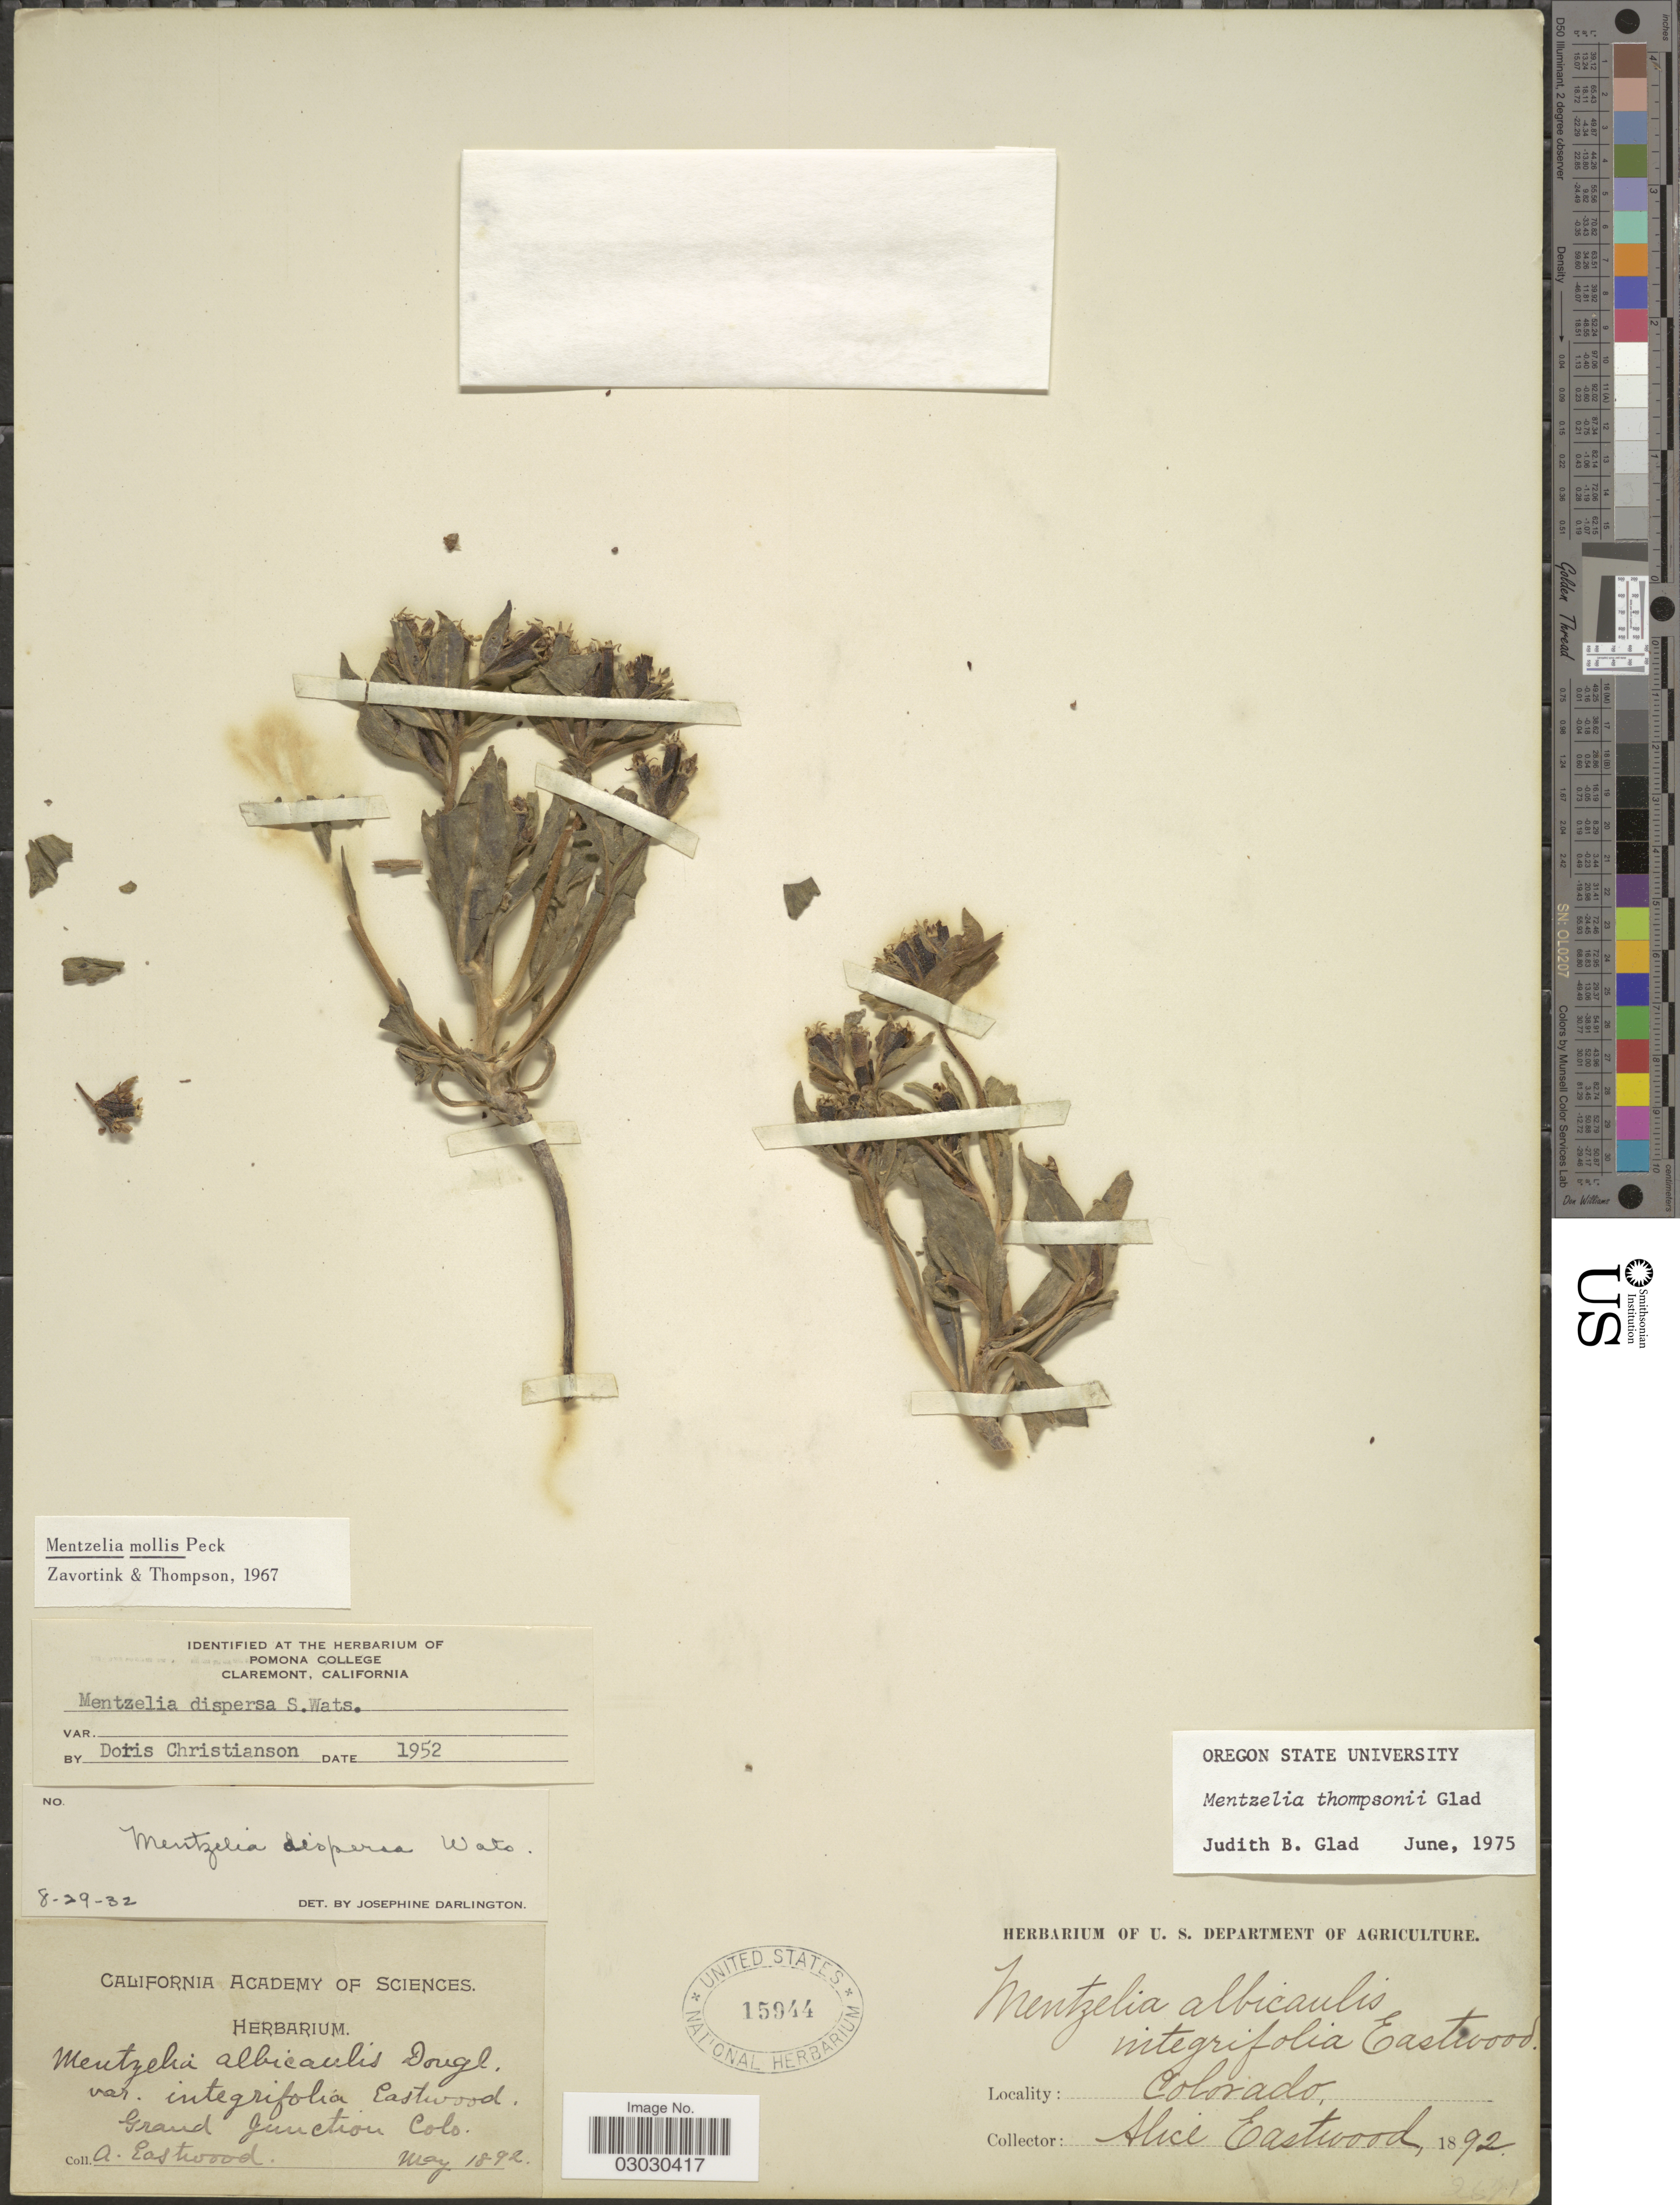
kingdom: Plantae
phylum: Tracheophyta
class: Magnoliopsida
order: Cornales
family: Loasaceae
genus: Mentzelia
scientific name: Mentzelia thompsonii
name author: Glad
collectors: A. Eastwood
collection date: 1892-05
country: United States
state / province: Colorado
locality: Grand Junction.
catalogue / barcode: US 15944